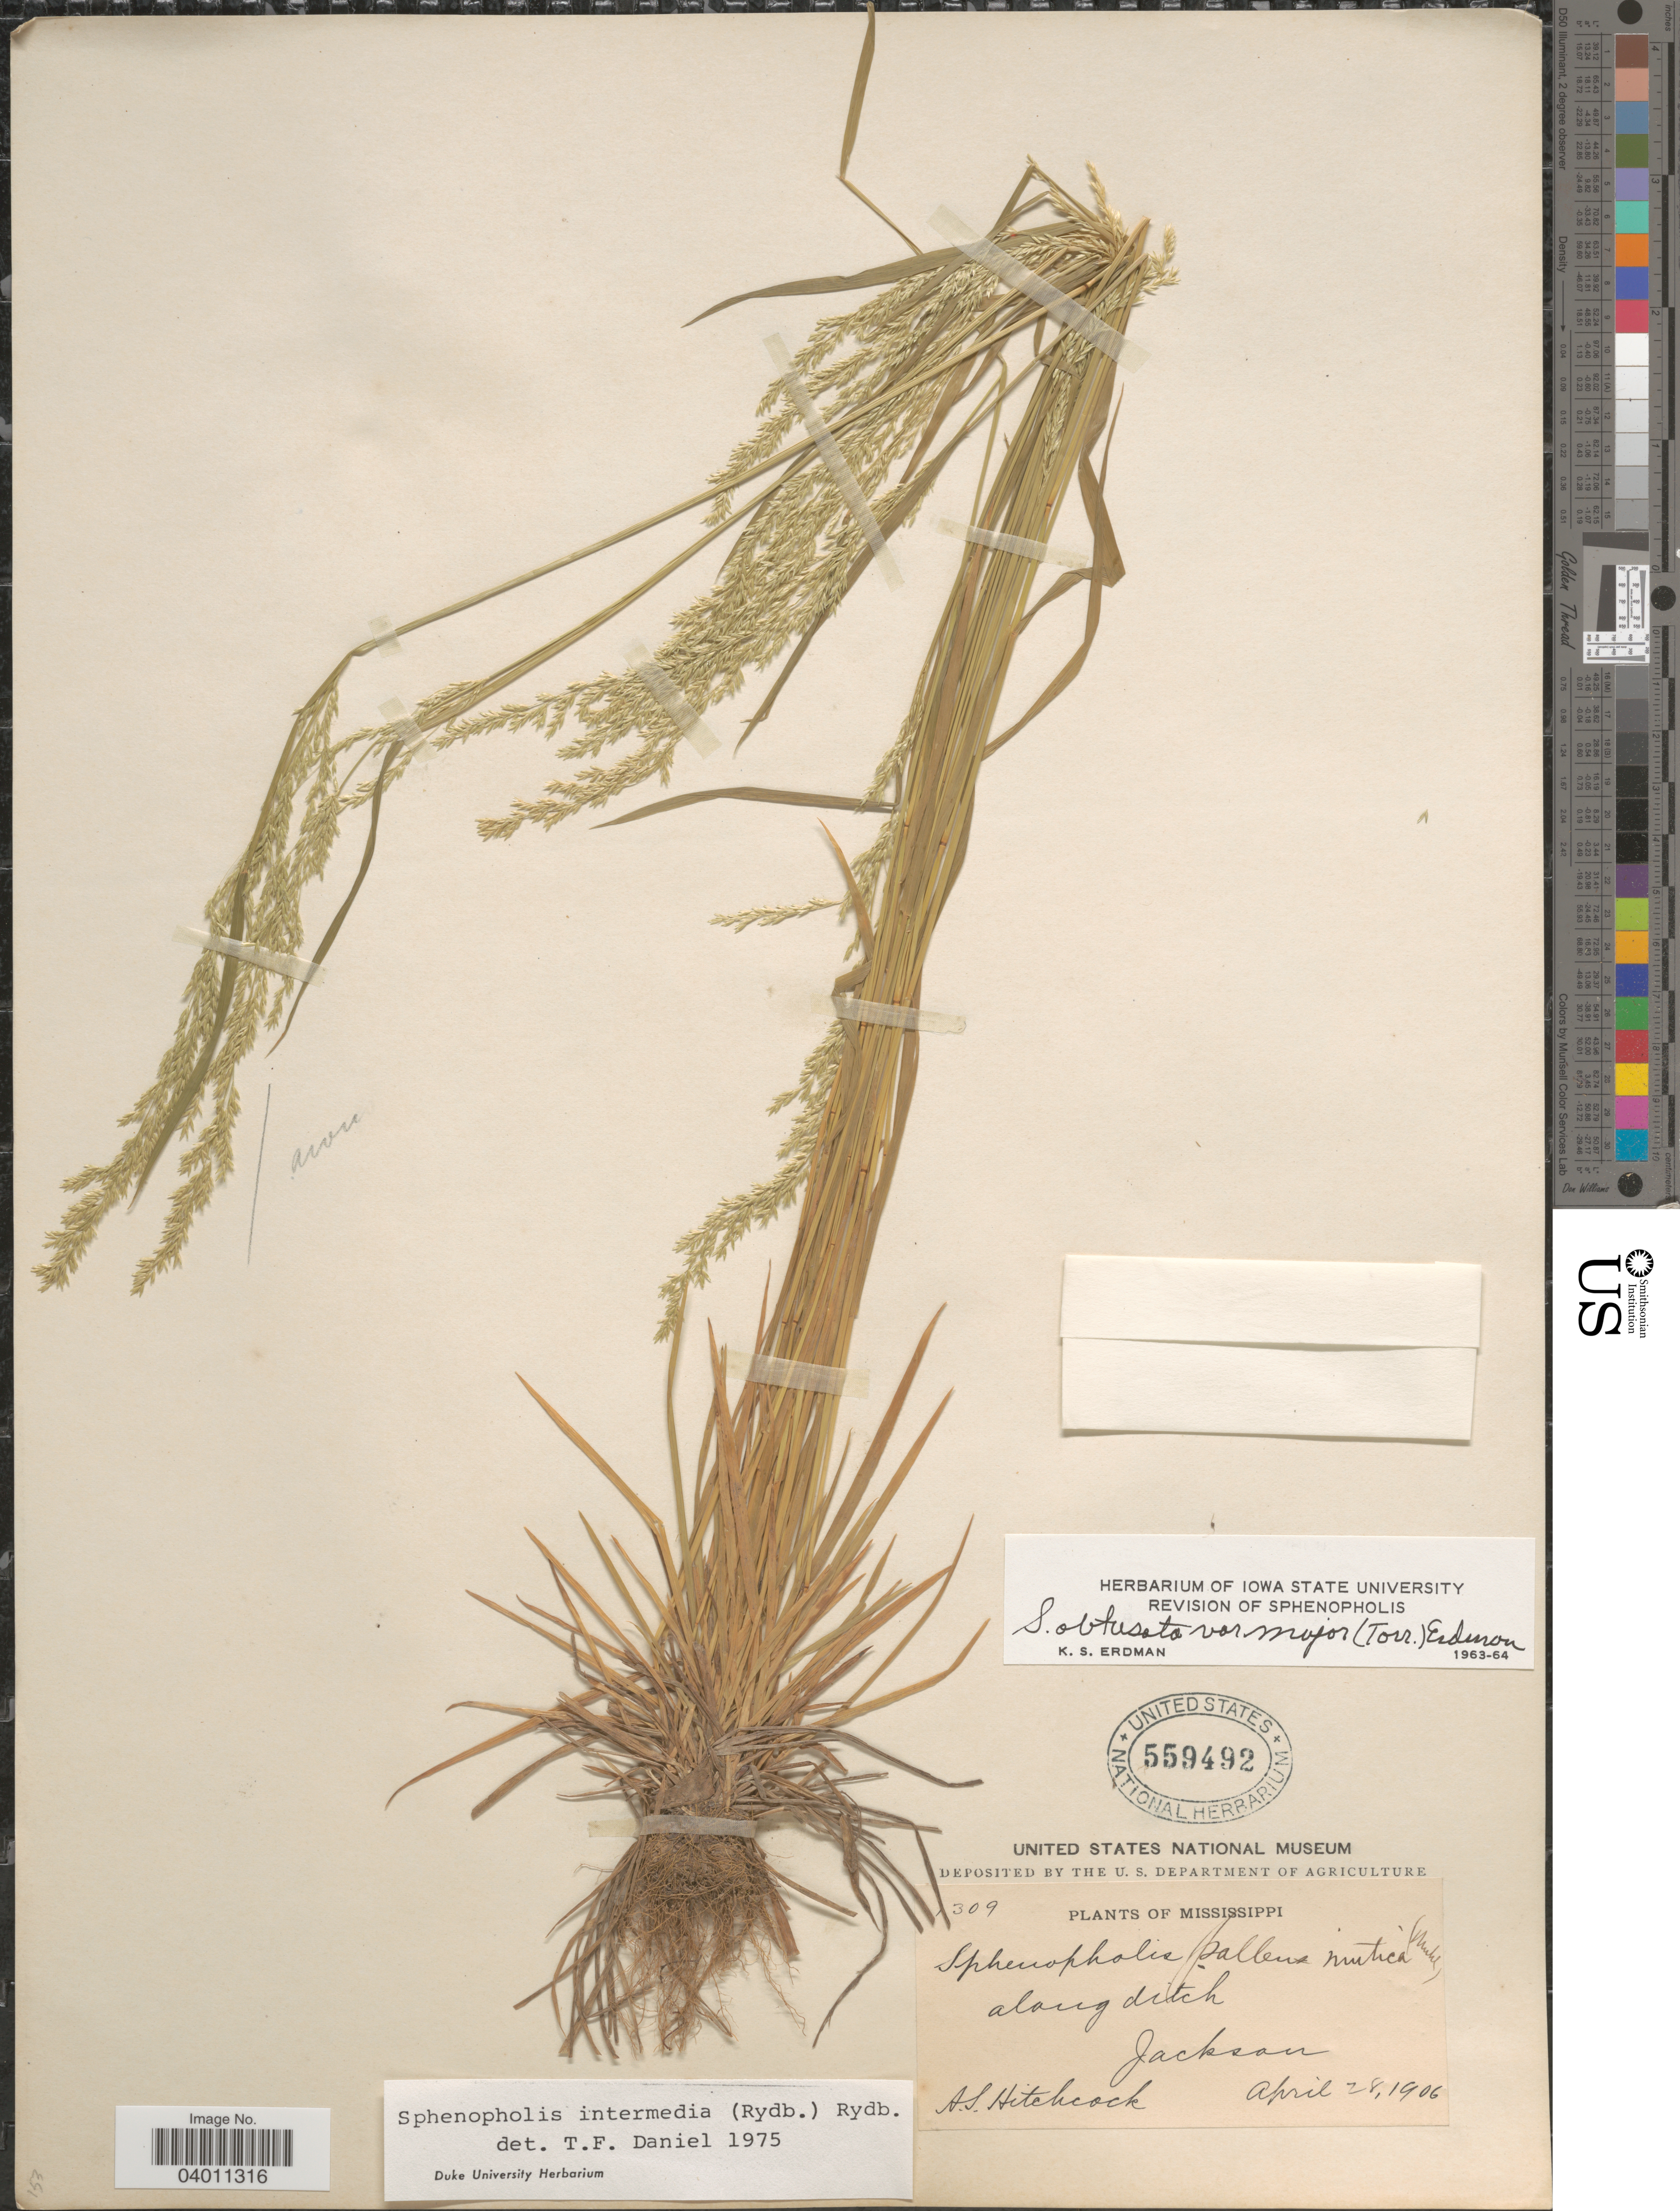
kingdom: Plantae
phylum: Tracheophyta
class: Liliopsida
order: Poales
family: Poaceae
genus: Sphenopholis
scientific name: Sphenopholis intermedia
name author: (Rydb.) Rydb.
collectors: A. S. Hitchcock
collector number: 1309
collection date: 1906-04-28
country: United States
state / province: Mississippi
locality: Along ditch. Jackson.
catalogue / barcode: US 559492